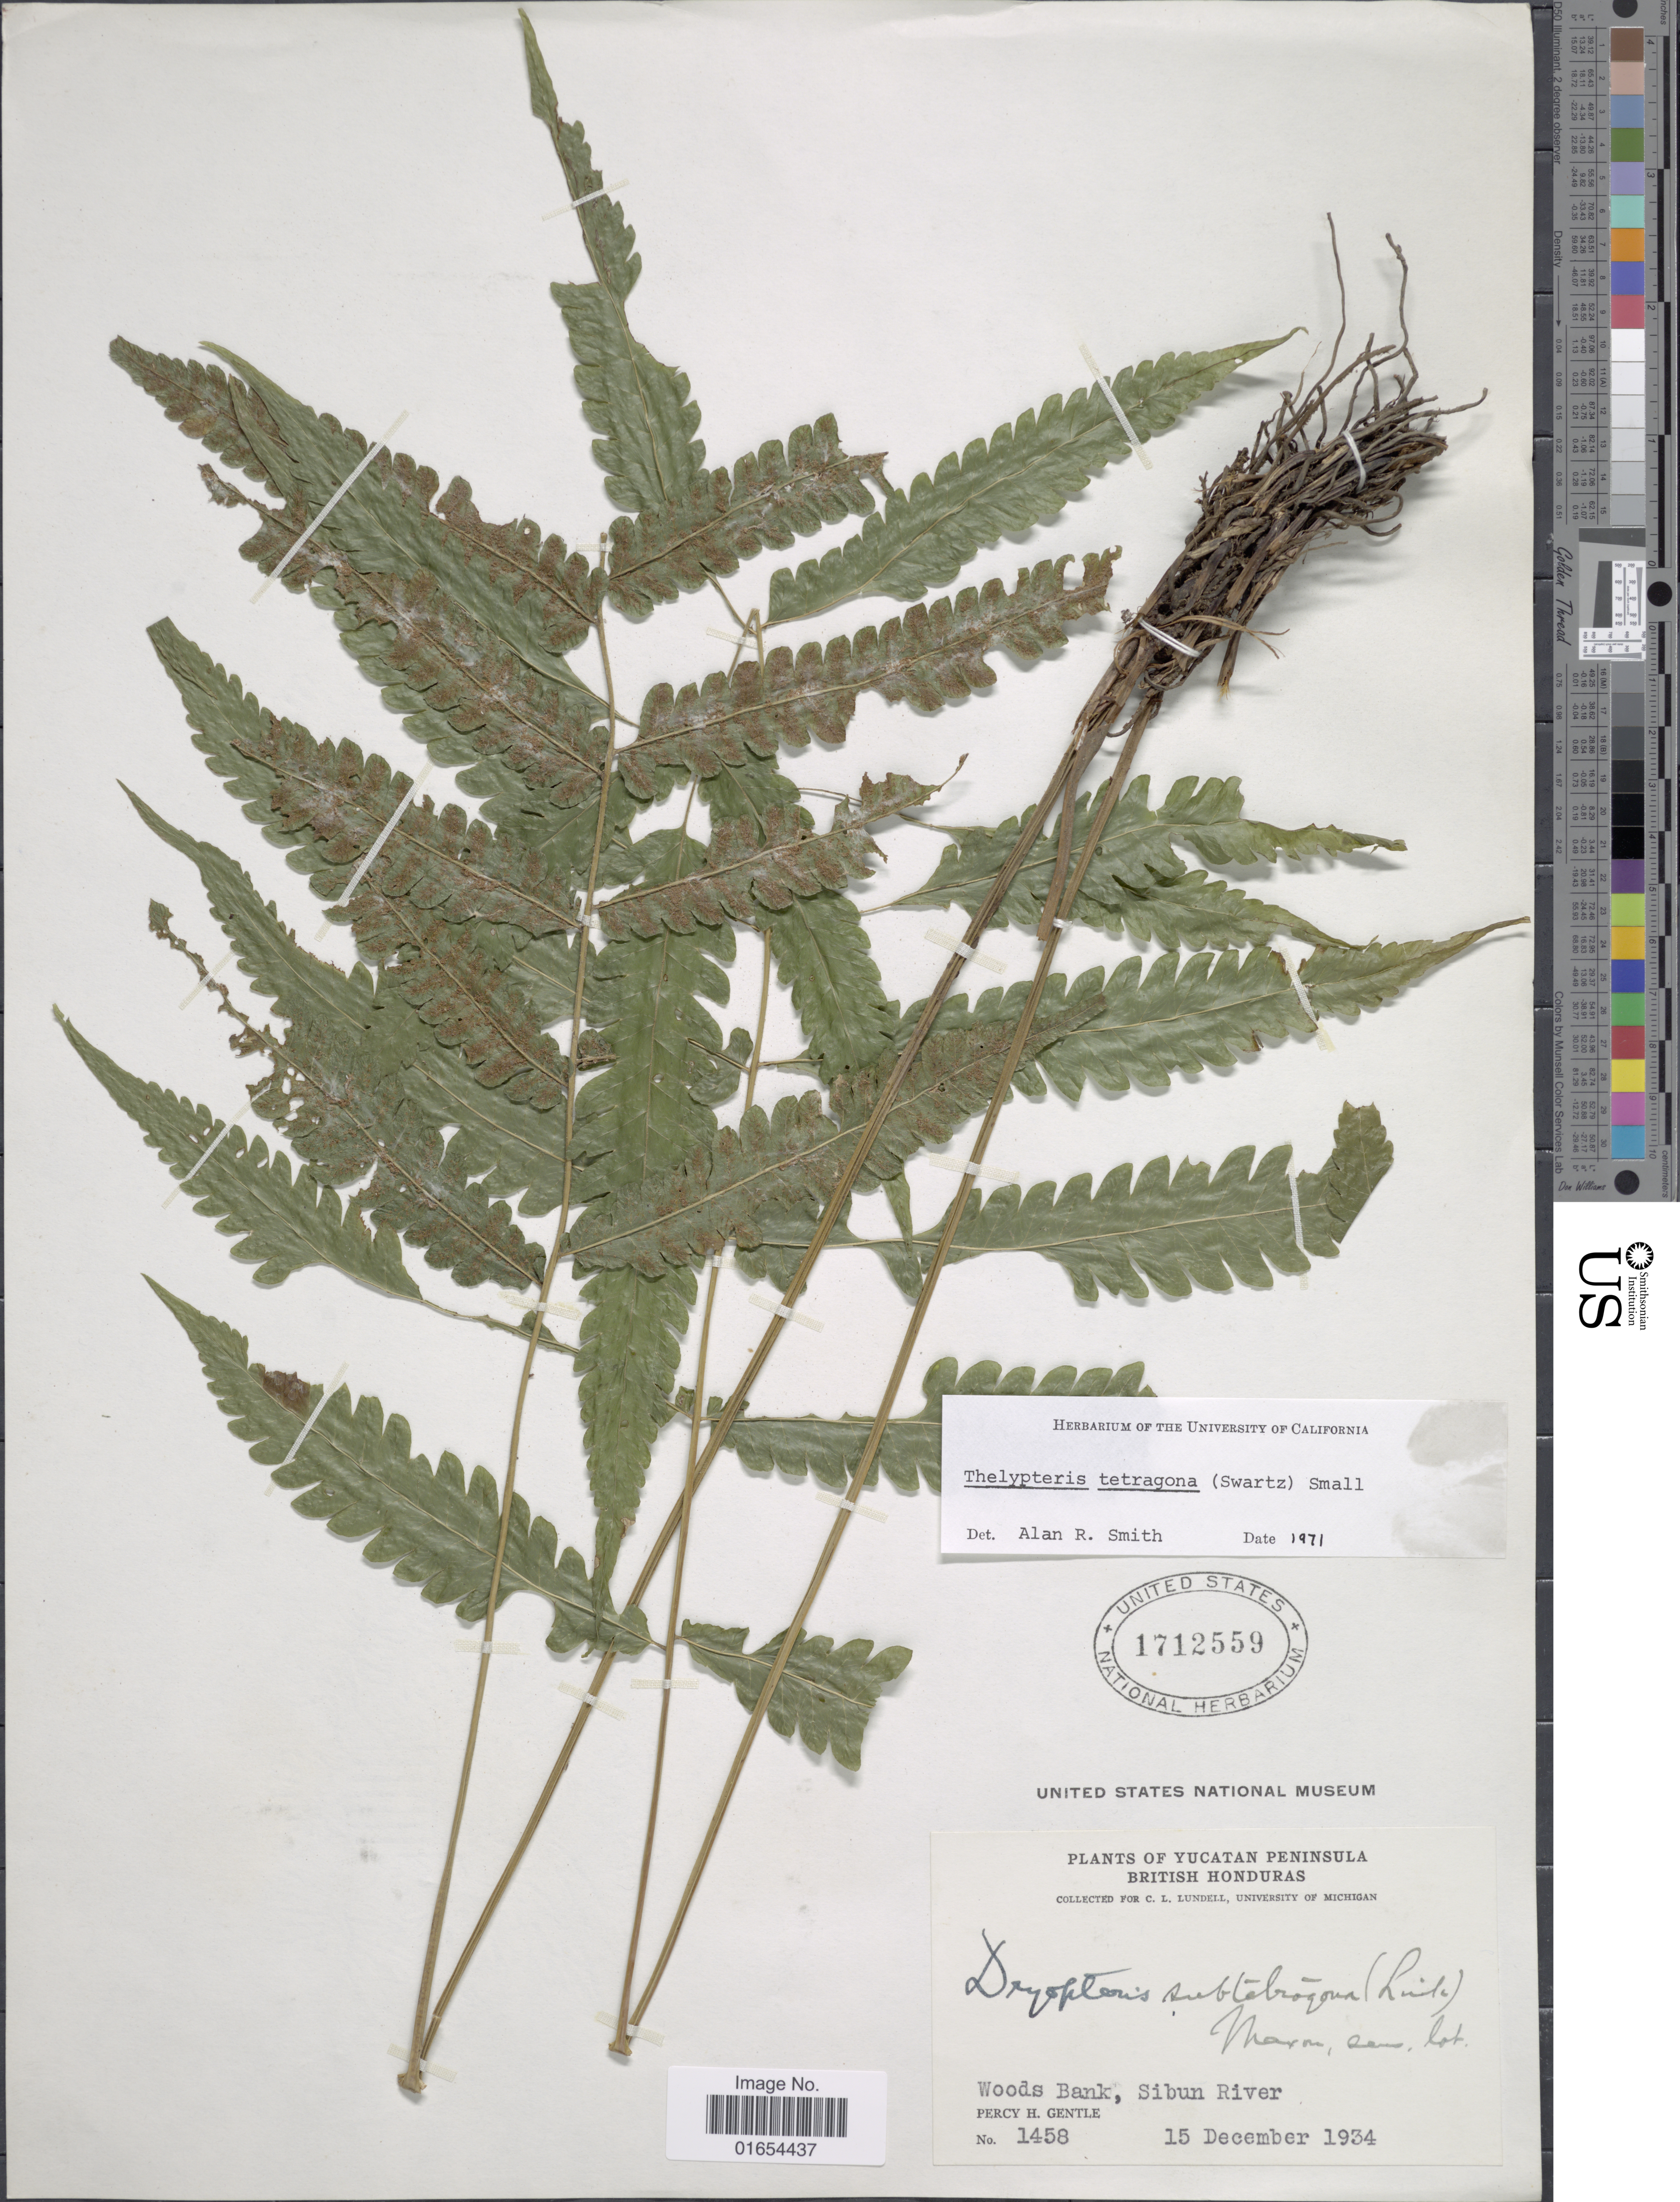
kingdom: Plantae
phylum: Tracheophyta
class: Polypodiopsida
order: Polypodiales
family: Thelypteridaceae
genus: Goniopteris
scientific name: Goniopteris tetragona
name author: (C. Presl) Sw.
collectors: P. H. Gentle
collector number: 1458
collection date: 1934-12-15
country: Belize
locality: Yuacatan Peninsula, British Honduras, Woods banks, Sibun River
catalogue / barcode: US 1712559